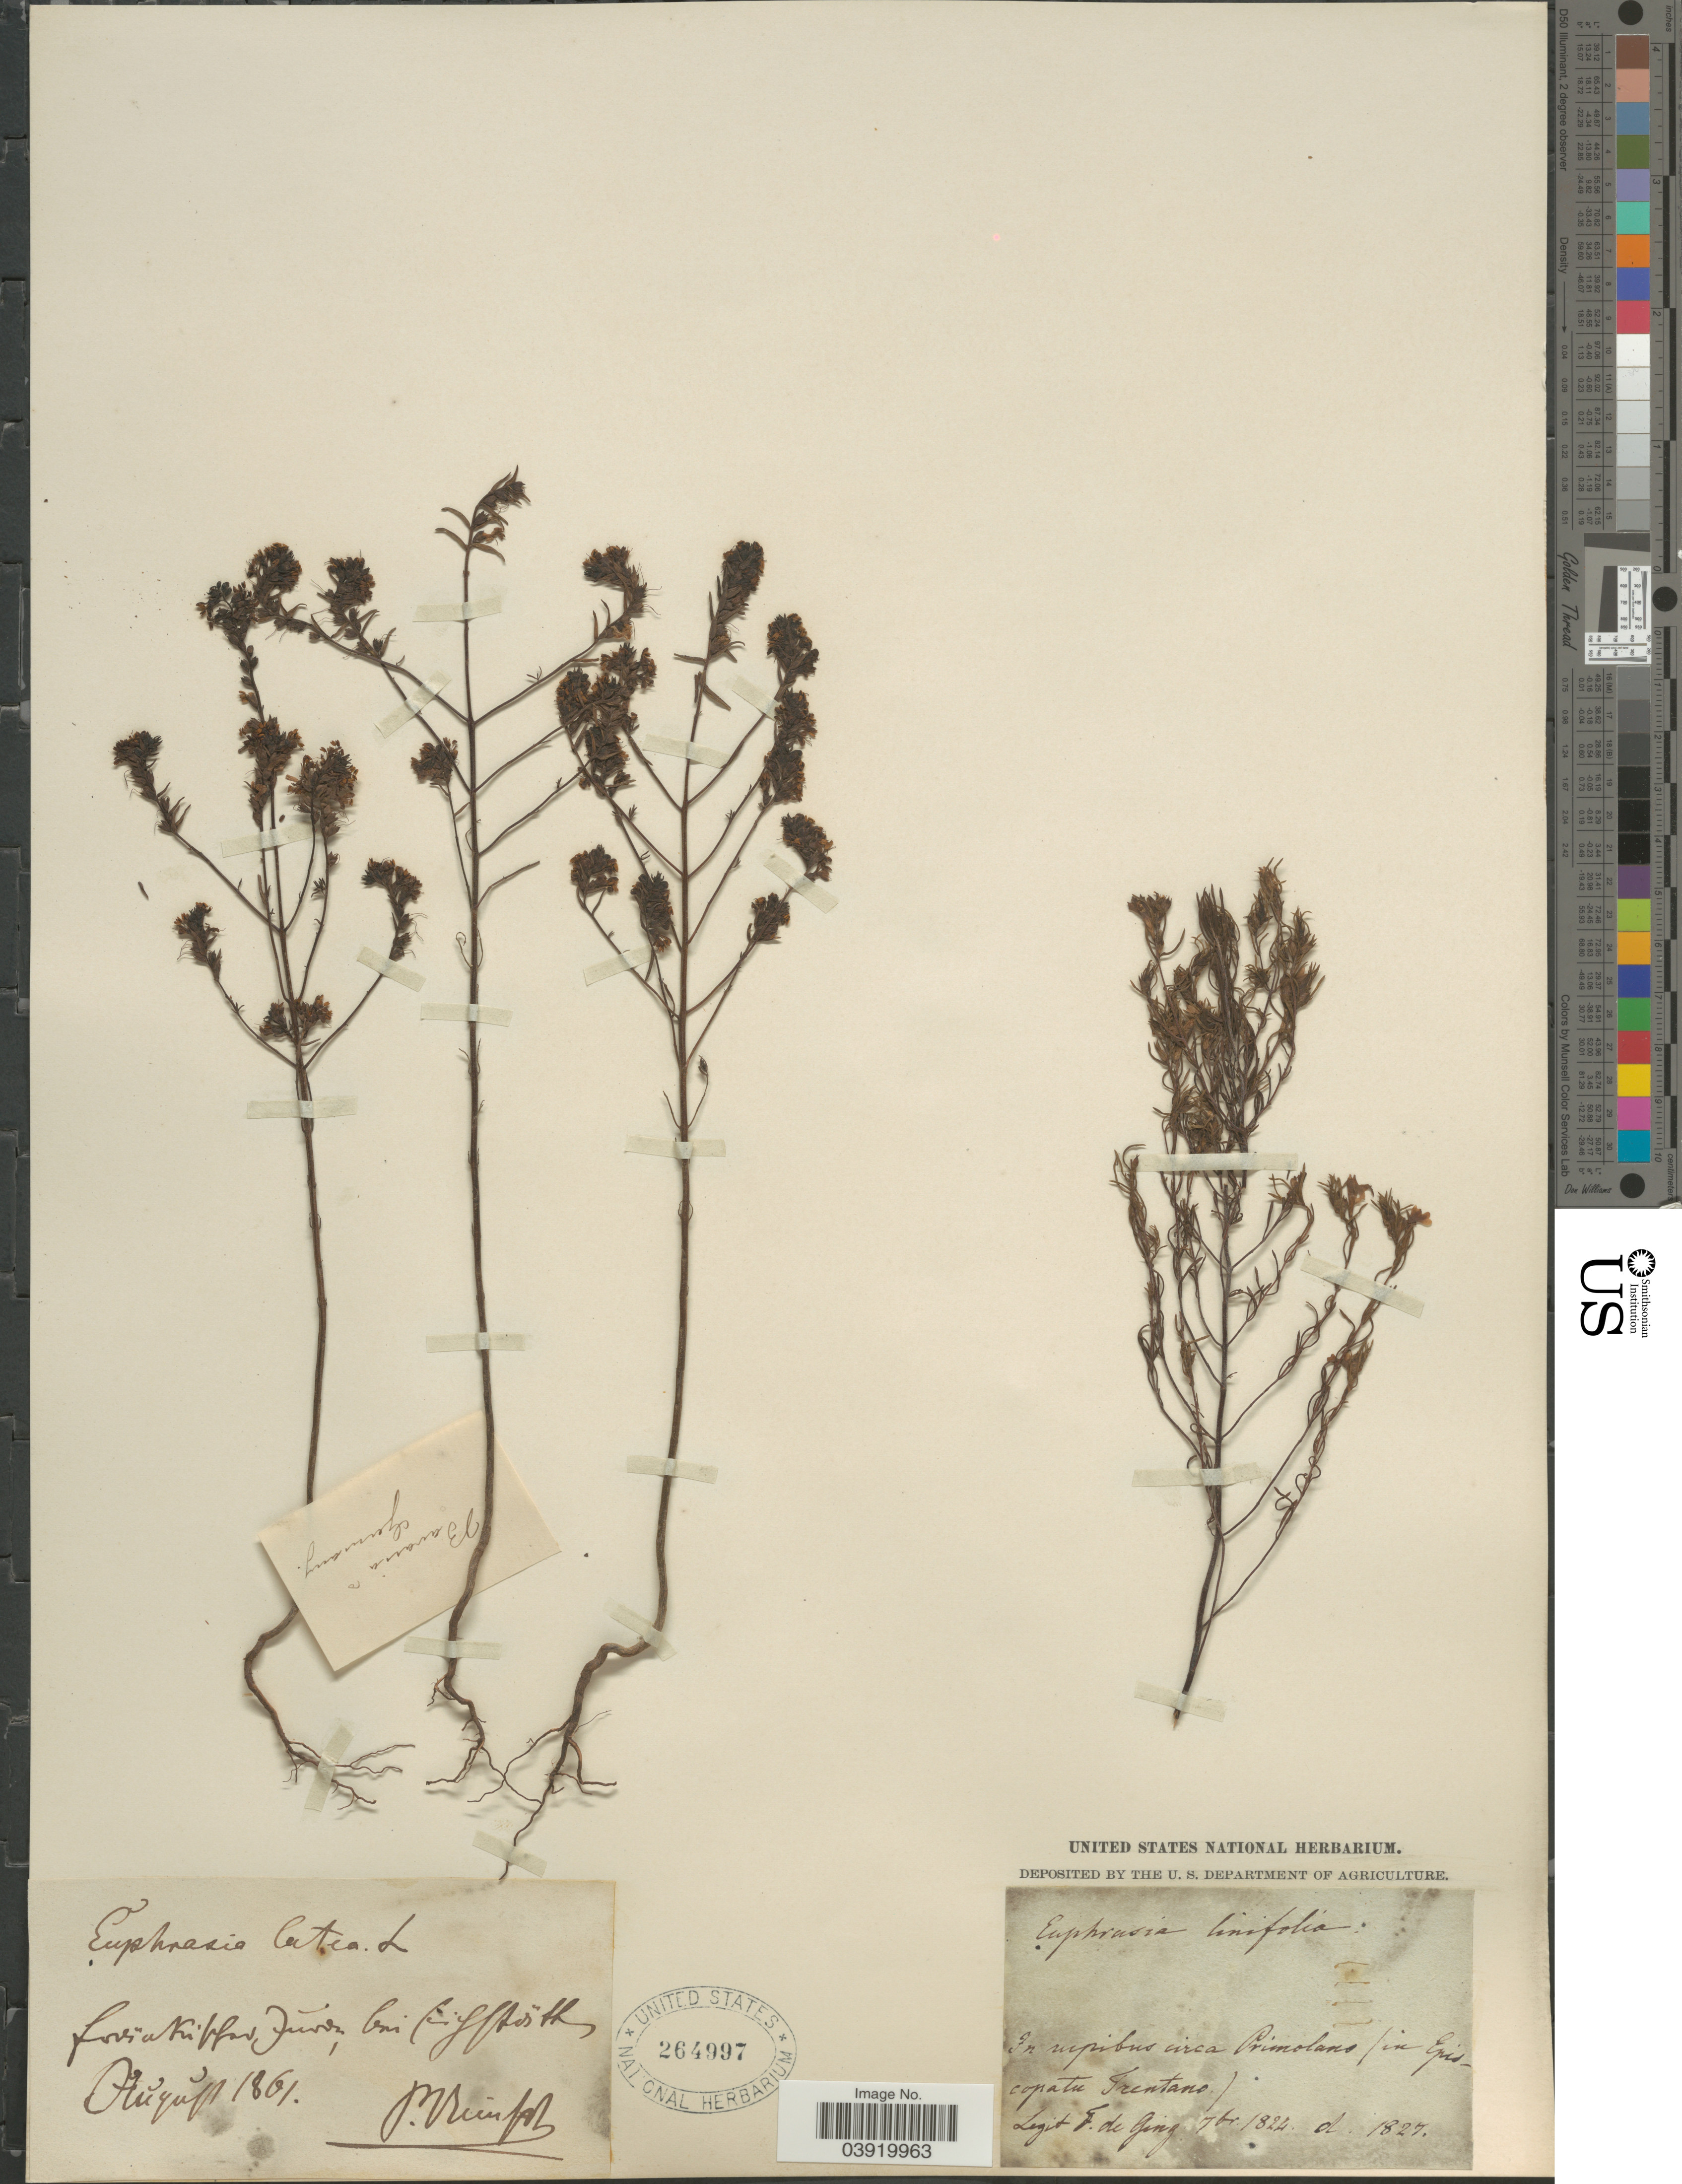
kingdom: Plantae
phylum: Tracheophyta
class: Magnoliopsida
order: Lamiales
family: Orobanchaceae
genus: Odontites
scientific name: Odontites luteus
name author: (L.) Clairv.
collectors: F. Ging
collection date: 1824-07/1827-07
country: Italy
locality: In rupibus circa Primolano (in Episcopatu Trentano). [interpreted]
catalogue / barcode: US 264997-2